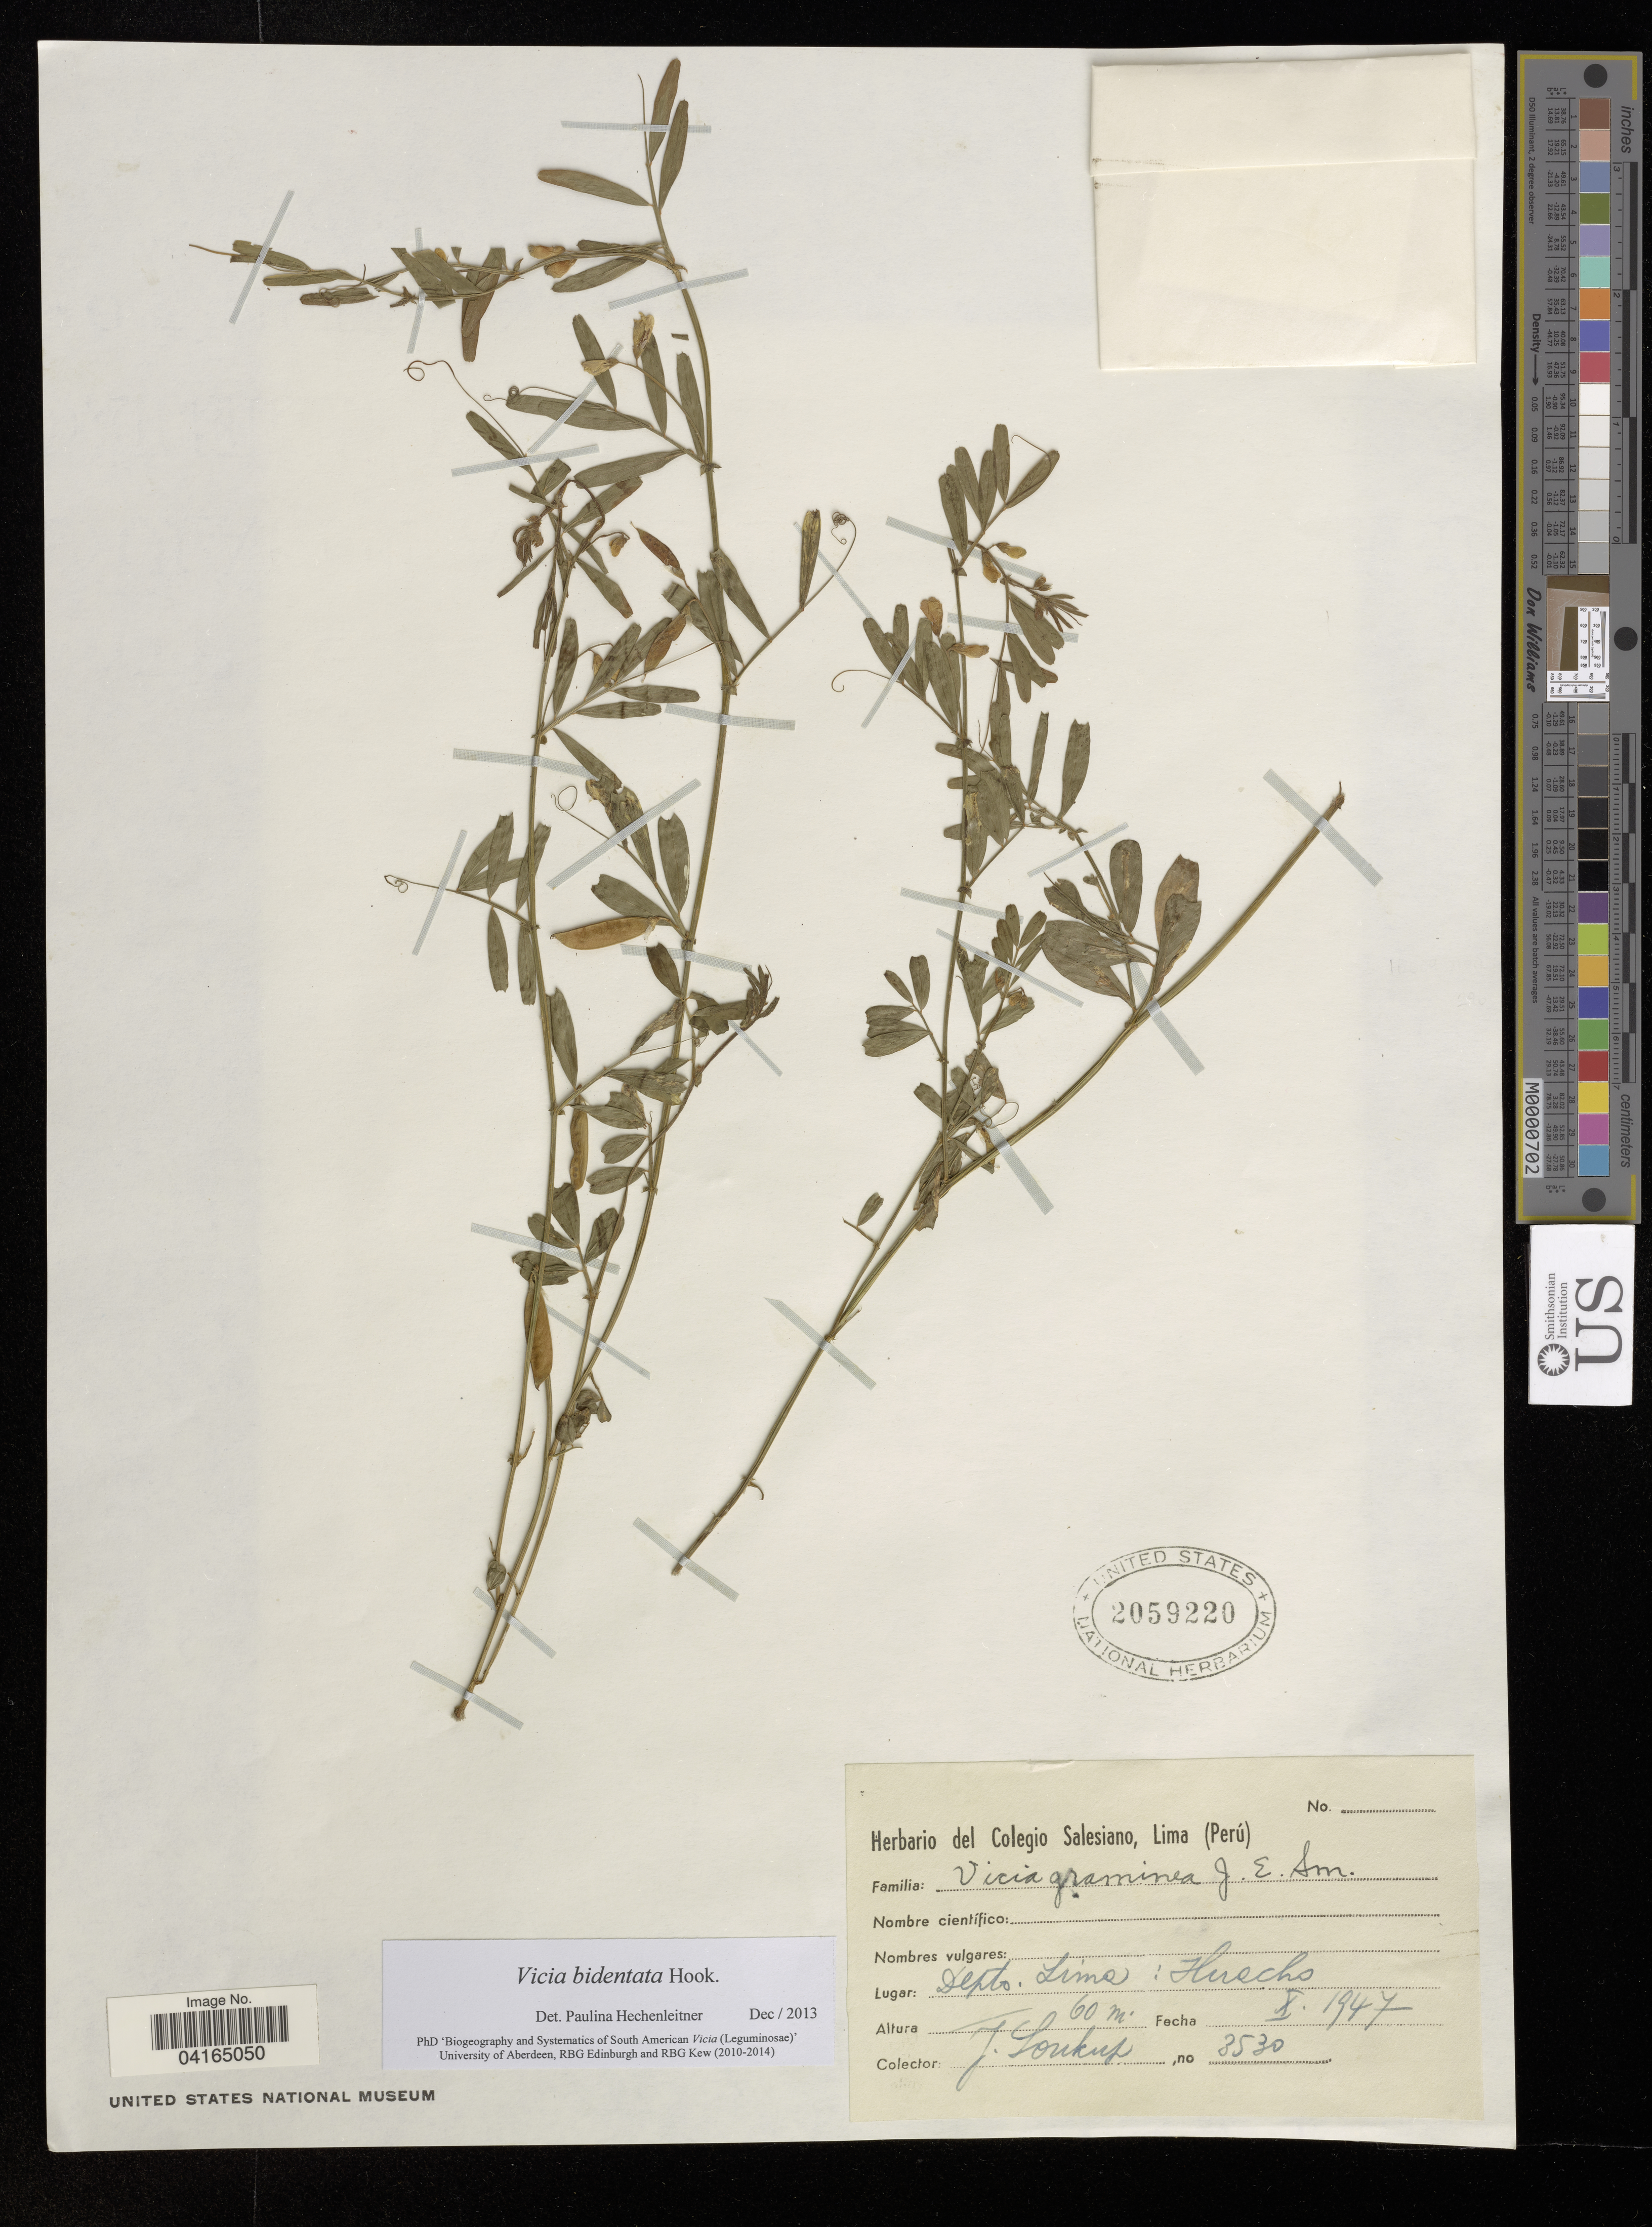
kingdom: Plantae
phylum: Tracheophyta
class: Magnoliopsida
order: Fabales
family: Fabaceae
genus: Vicia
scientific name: Vicia bidentata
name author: Hook.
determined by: Hechenleitner, Paulina, RBG Edinburgh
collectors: J. Soukup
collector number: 3530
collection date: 1947-10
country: Peru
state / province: Lima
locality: Depto. Lima: Huacho.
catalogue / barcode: US 2059220